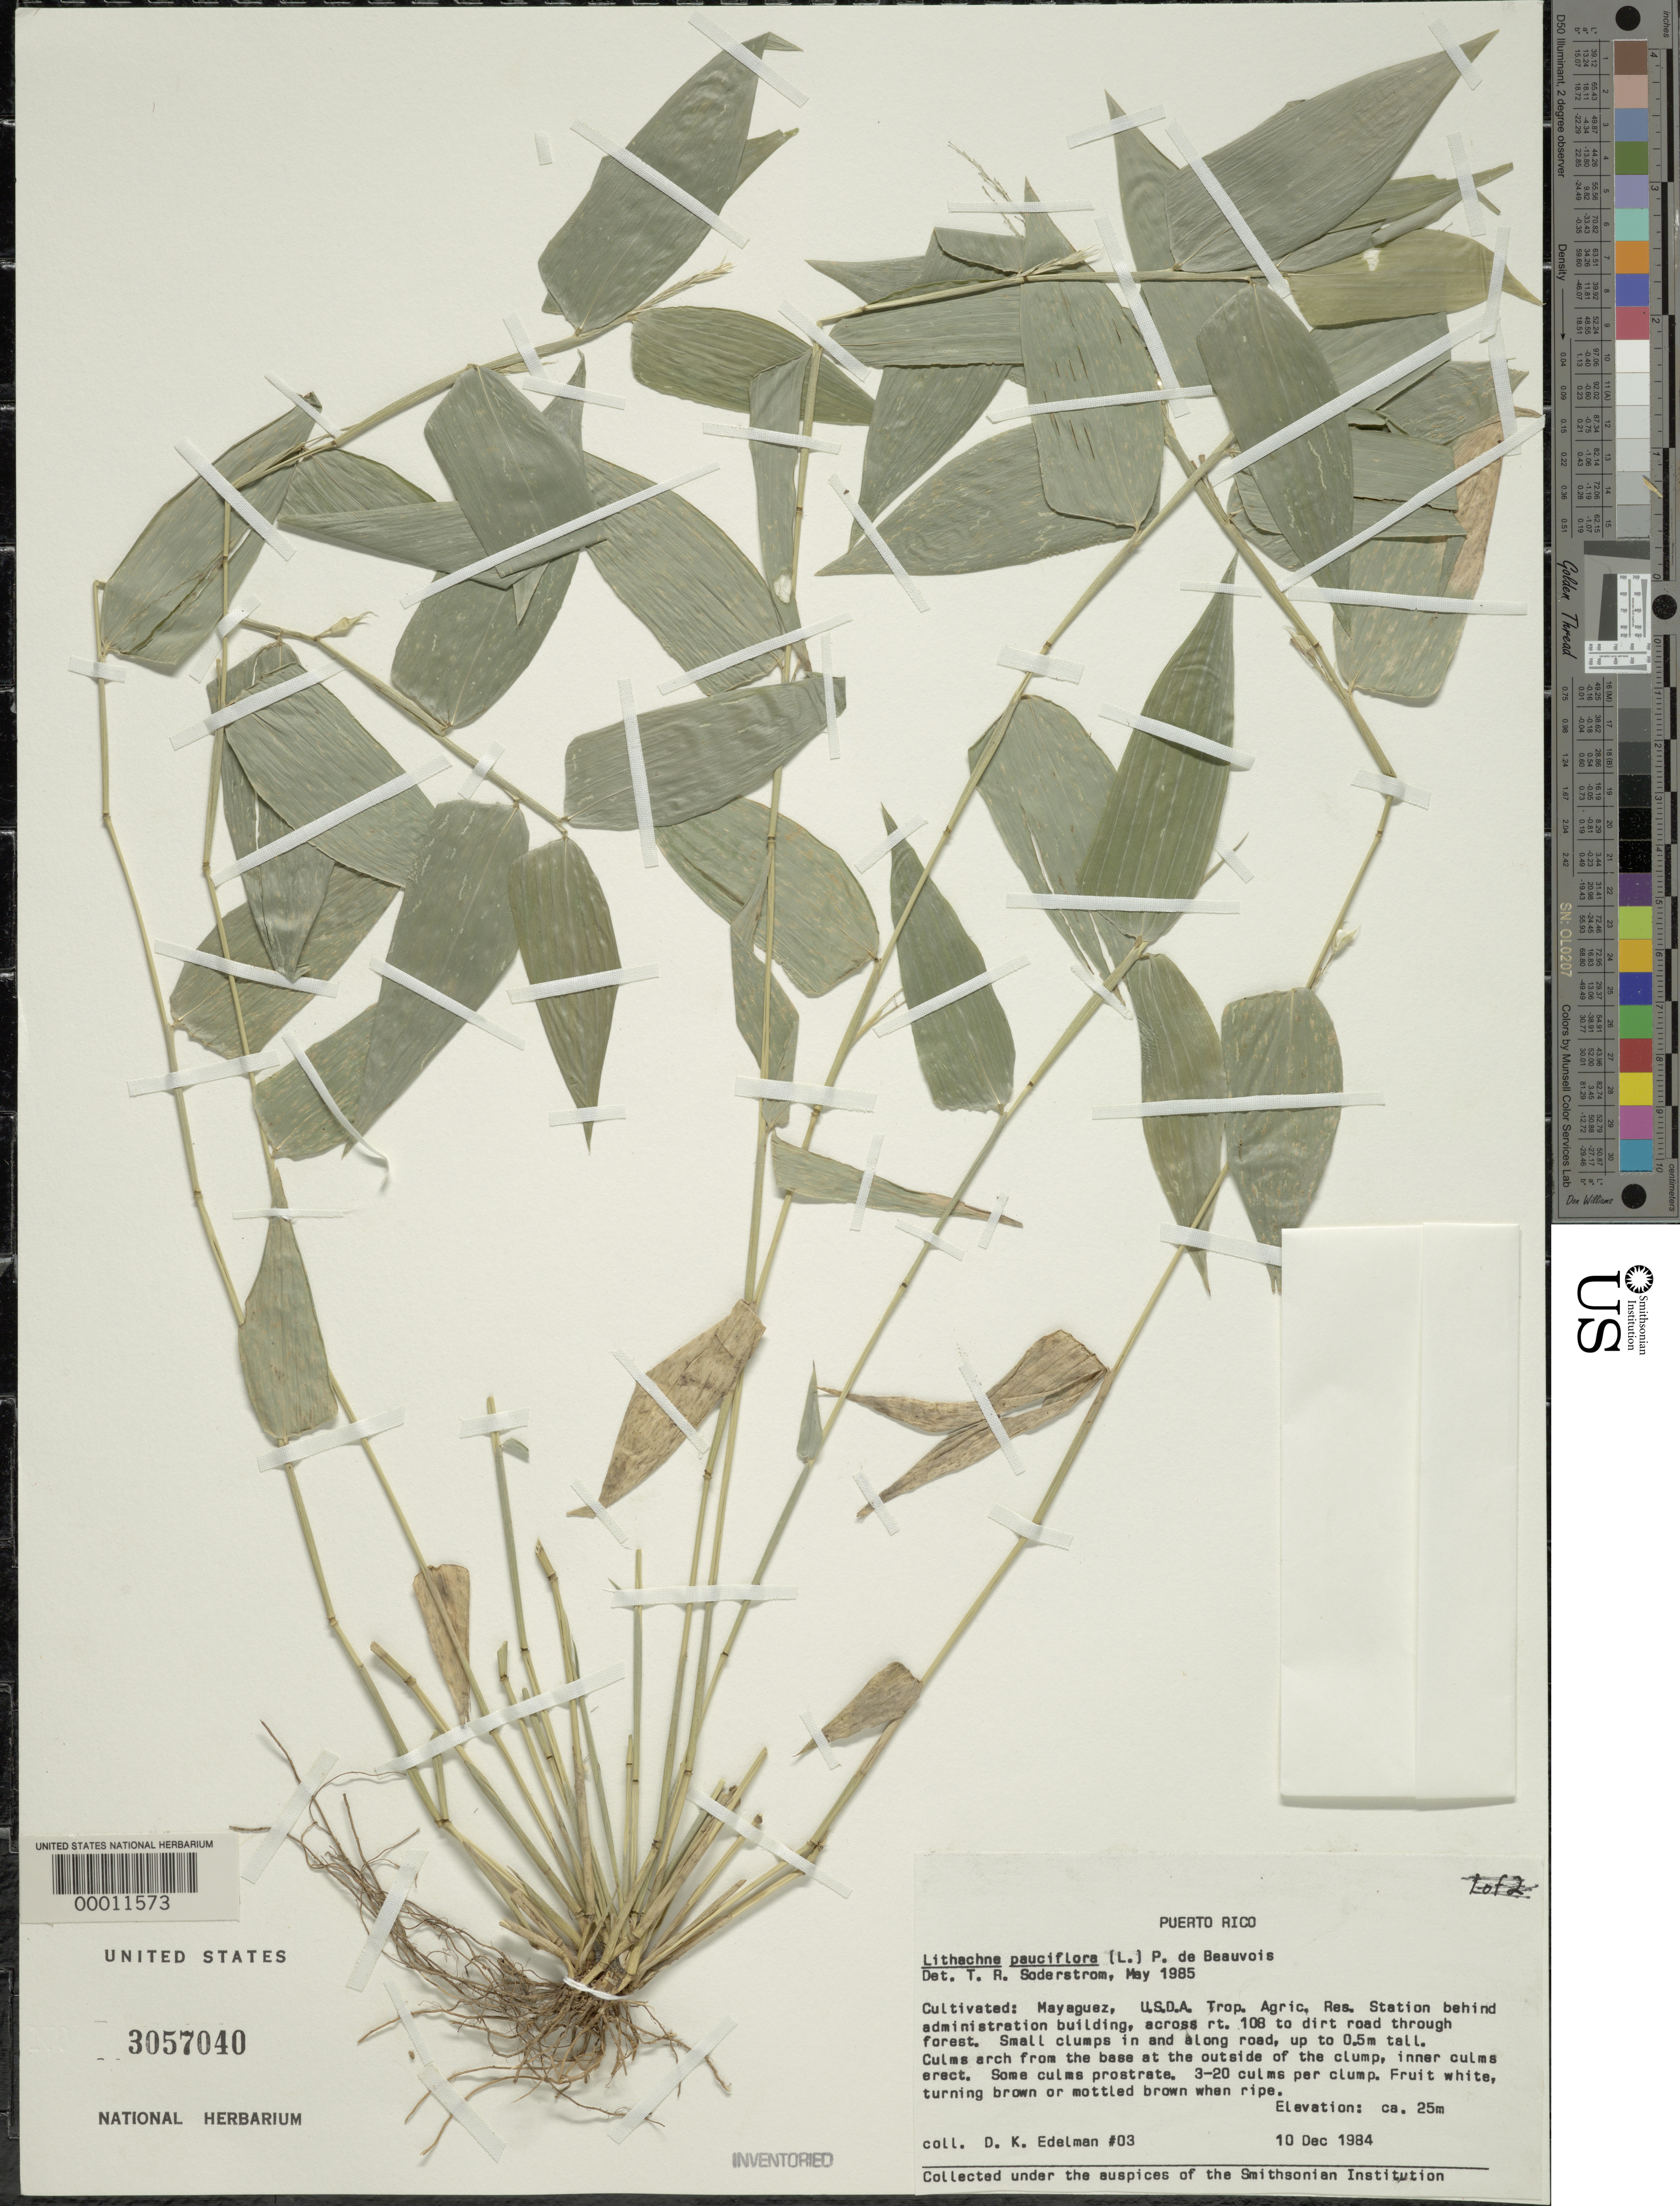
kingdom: Plantae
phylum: Tracheophyta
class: Liliopsida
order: Poales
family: Poaceae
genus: Lithachne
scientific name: Lithachne pauciflora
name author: (Sw.) P. Beauv.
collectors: D. Edelman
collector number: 03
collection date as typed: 10 Dec 1984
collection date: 1984-12-10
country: Puerto Rico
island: Greater Antilles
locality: Mayaguez usda tropical agriculture research station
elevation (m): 25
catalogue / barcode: US 3057040